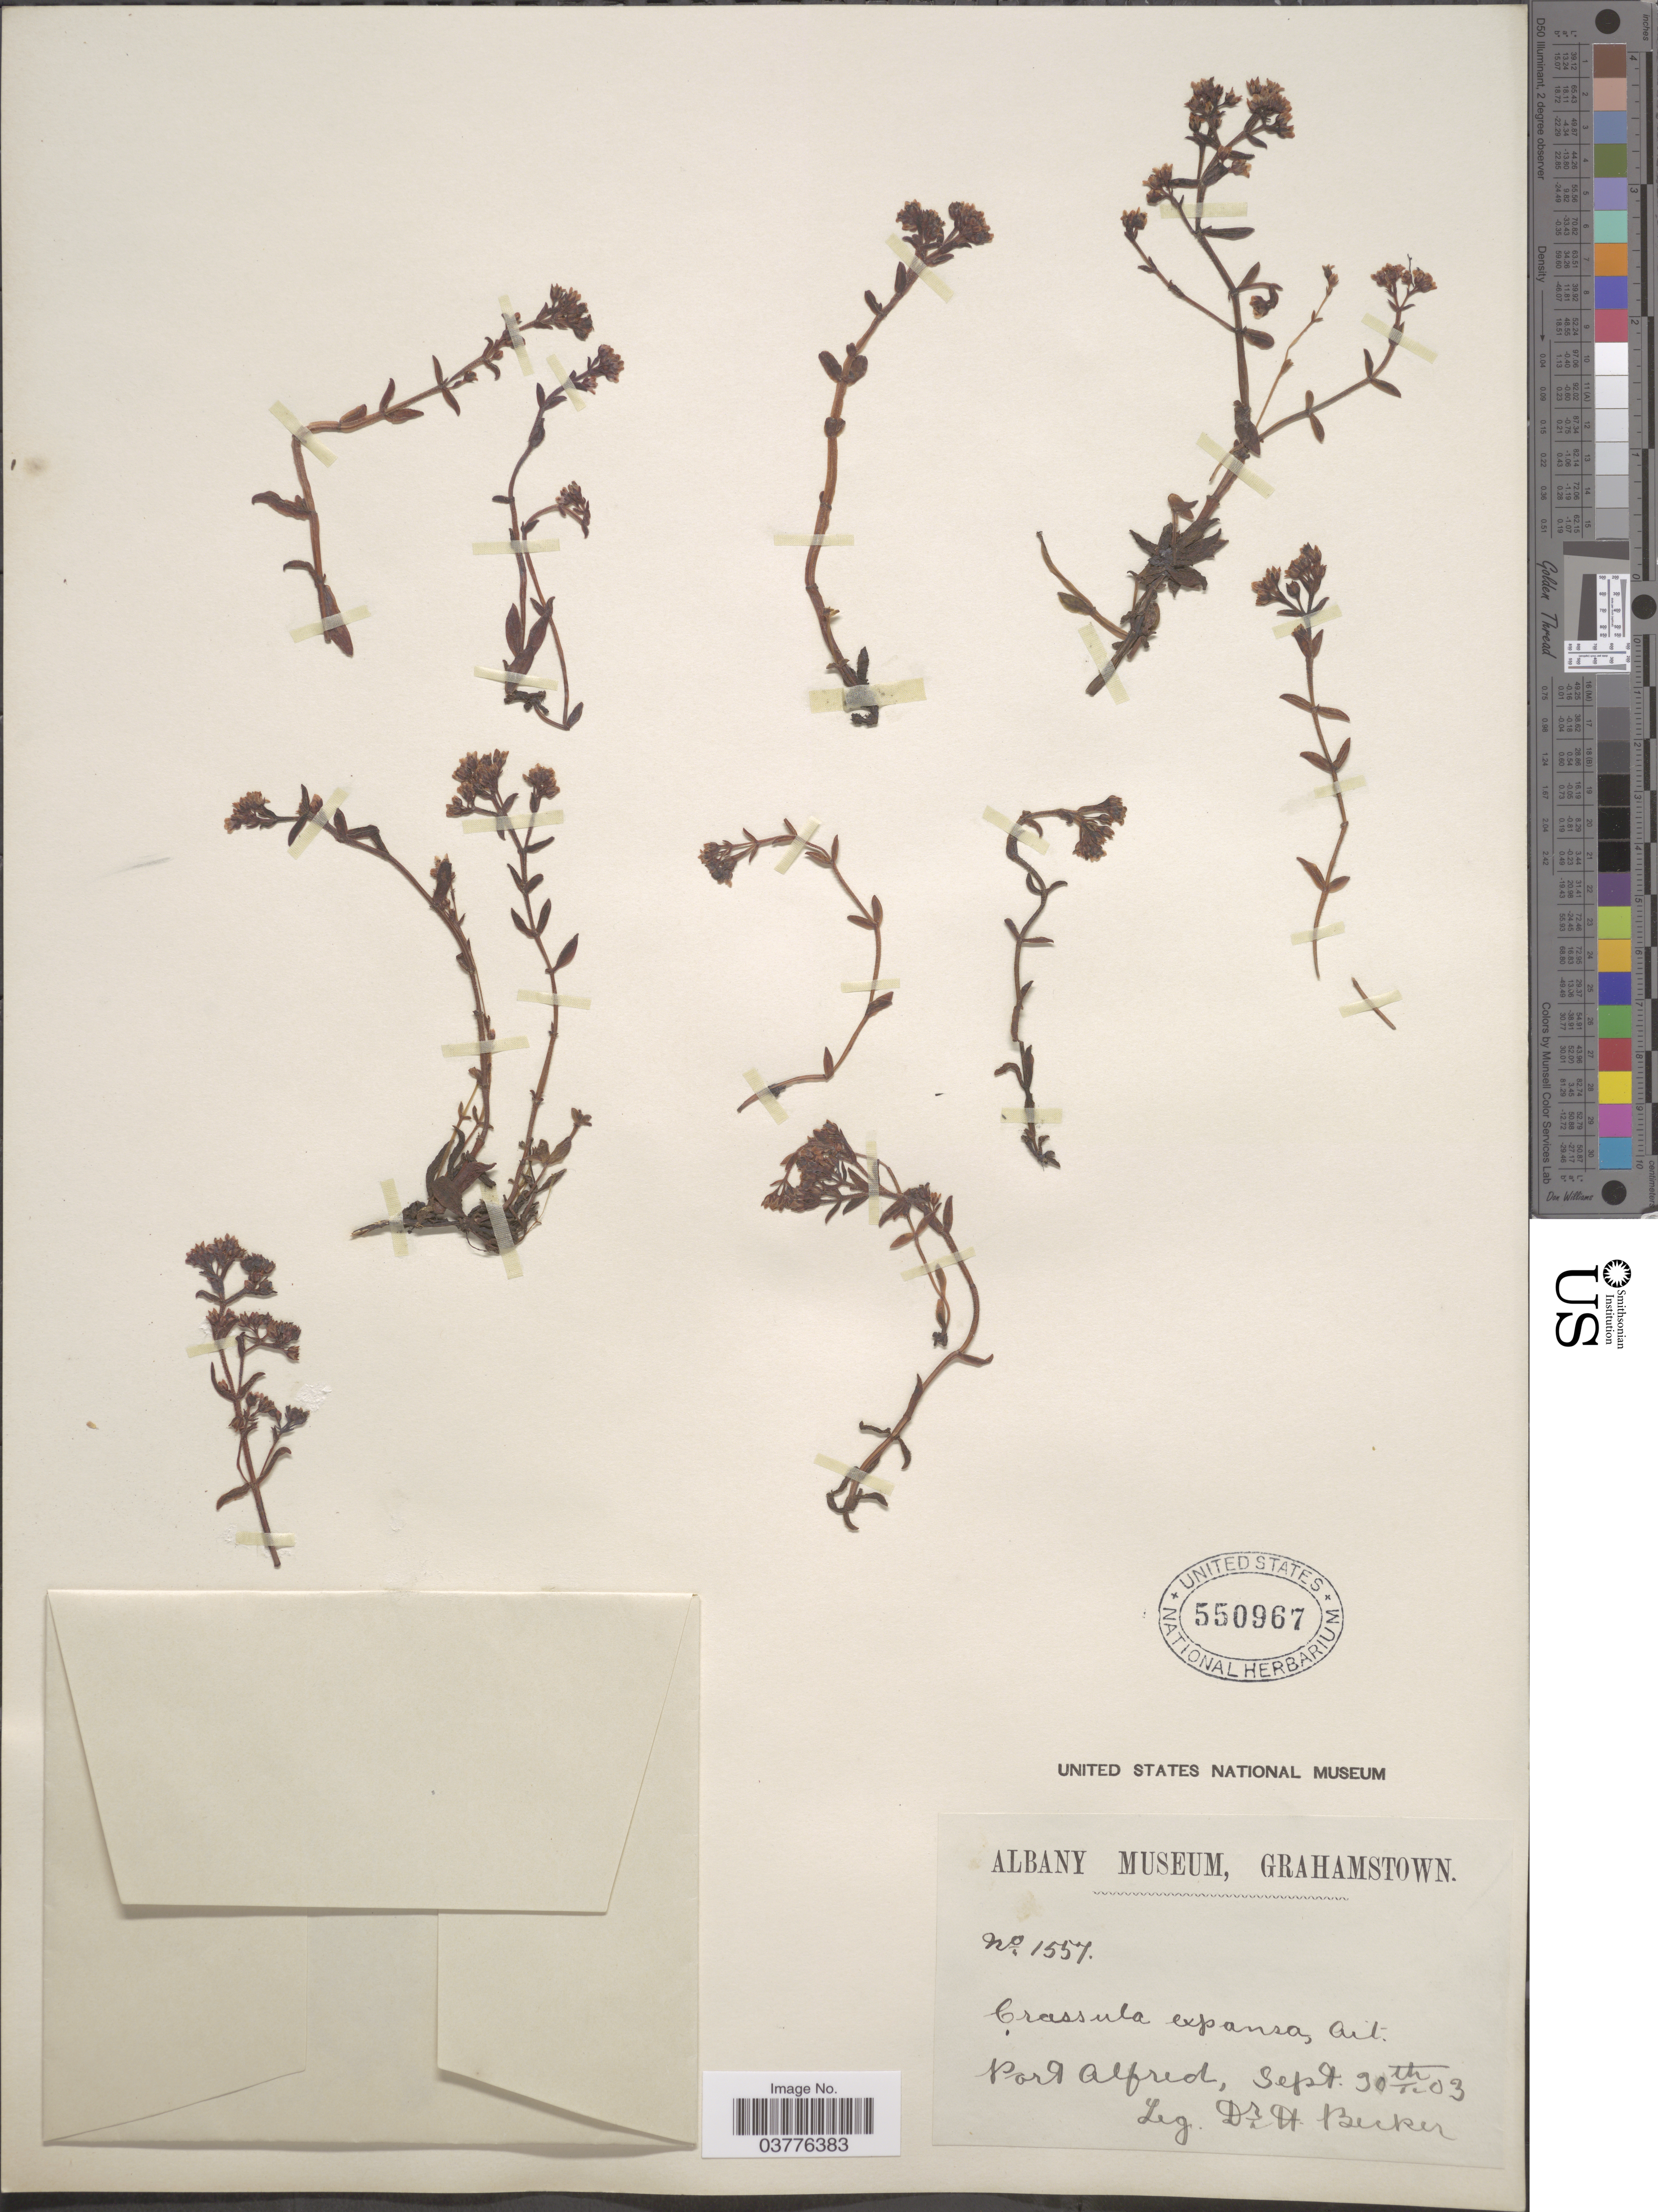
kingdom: Plantae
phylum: Tracheophyta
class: Magnoliopsida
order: Saxifragales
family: Crassulaceae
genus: Crassula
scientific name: Crassula expansa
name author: Aiton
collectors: H. Becker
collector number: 1557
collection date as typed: Transcribed d/m/y: 30/9/3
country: South Africa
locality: Grahamstown. Port Alfred.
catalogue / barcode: US 550967